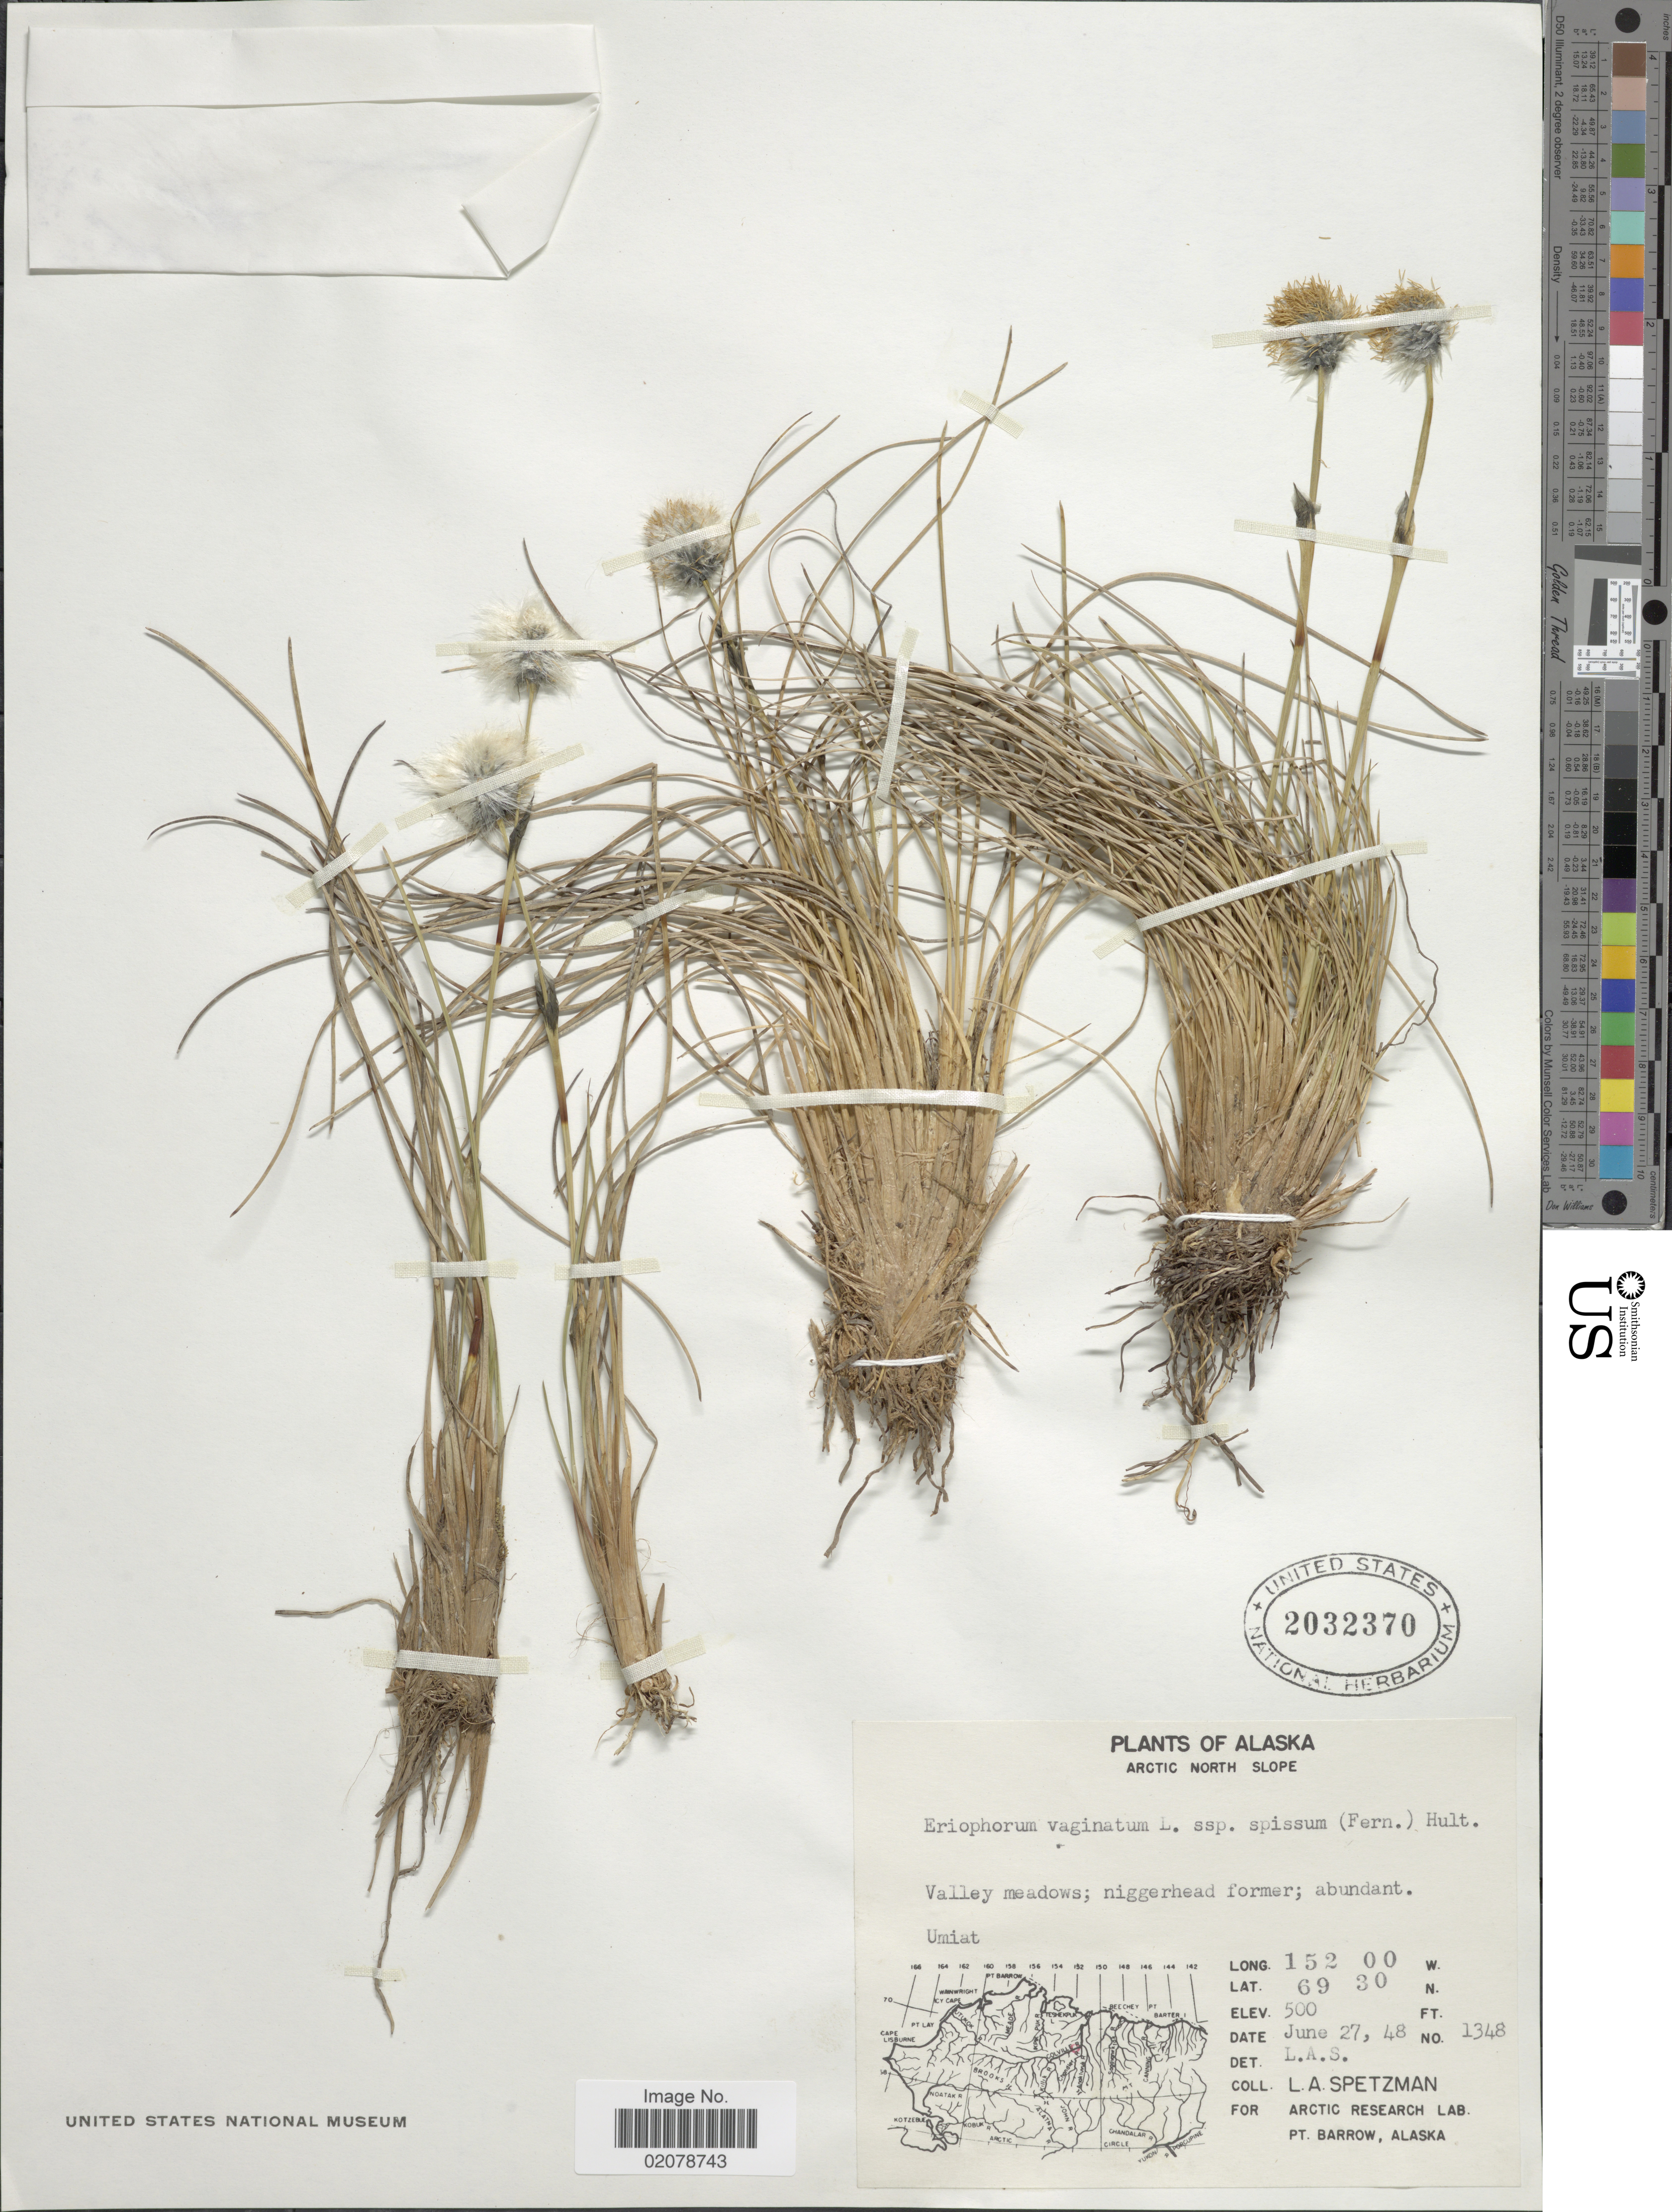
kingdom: Plantae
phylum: Tracheophyta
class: Liliopsida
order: Poales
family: Cyperaceae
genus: Eriophorum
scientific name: Eriophorum vaginatum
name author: L.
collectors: L. Spetzman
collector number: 1348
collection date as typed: Transcribed d/m/y: 27/6/48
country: United States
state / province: Alaska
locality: Arctic north slope. Umiat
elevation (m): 152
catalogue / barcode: US 2032370